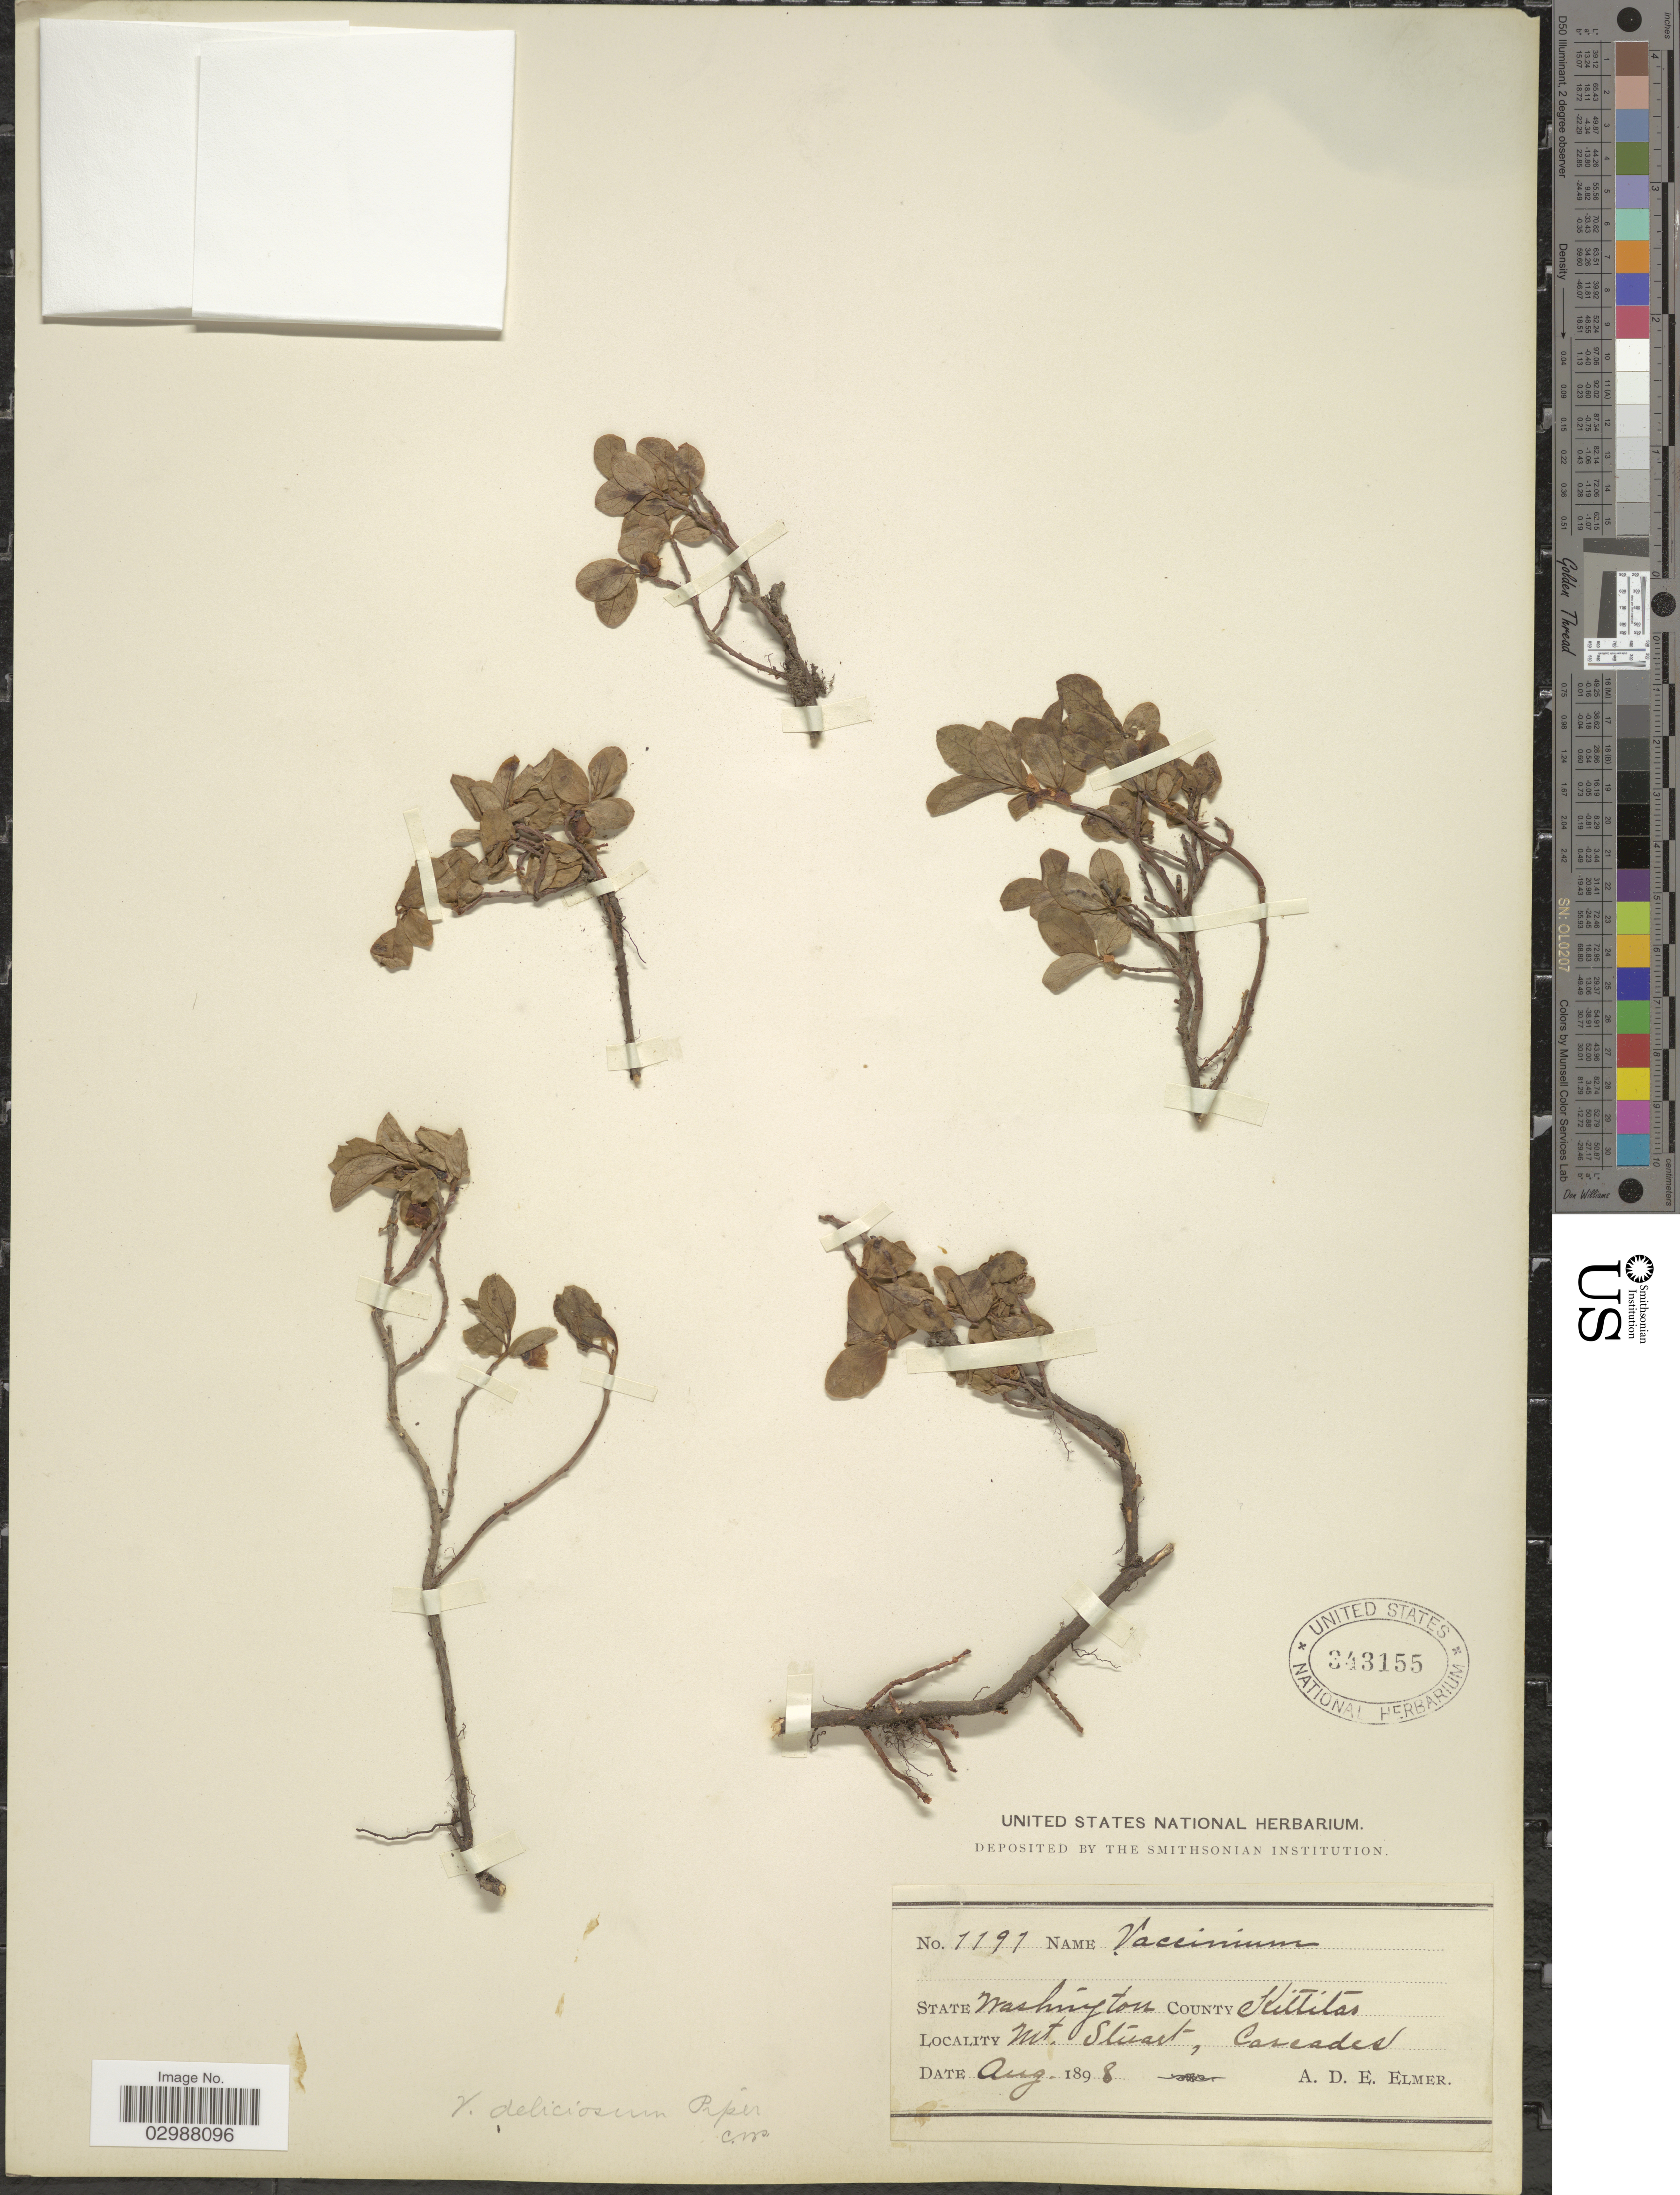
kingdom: Plantae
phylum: Tracheophyta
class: Magnoliopsida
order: Ericales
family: Ericaceae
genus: Vaccinium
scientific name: Vaccinium deliciosum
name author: Piper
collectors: A. D. E. Elmer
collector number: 1191*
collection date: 1898-08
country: United States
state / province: Washington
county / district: Kittitas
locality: County Kittitas. Mt. Stuart, Cascades.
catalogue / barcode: US 343155